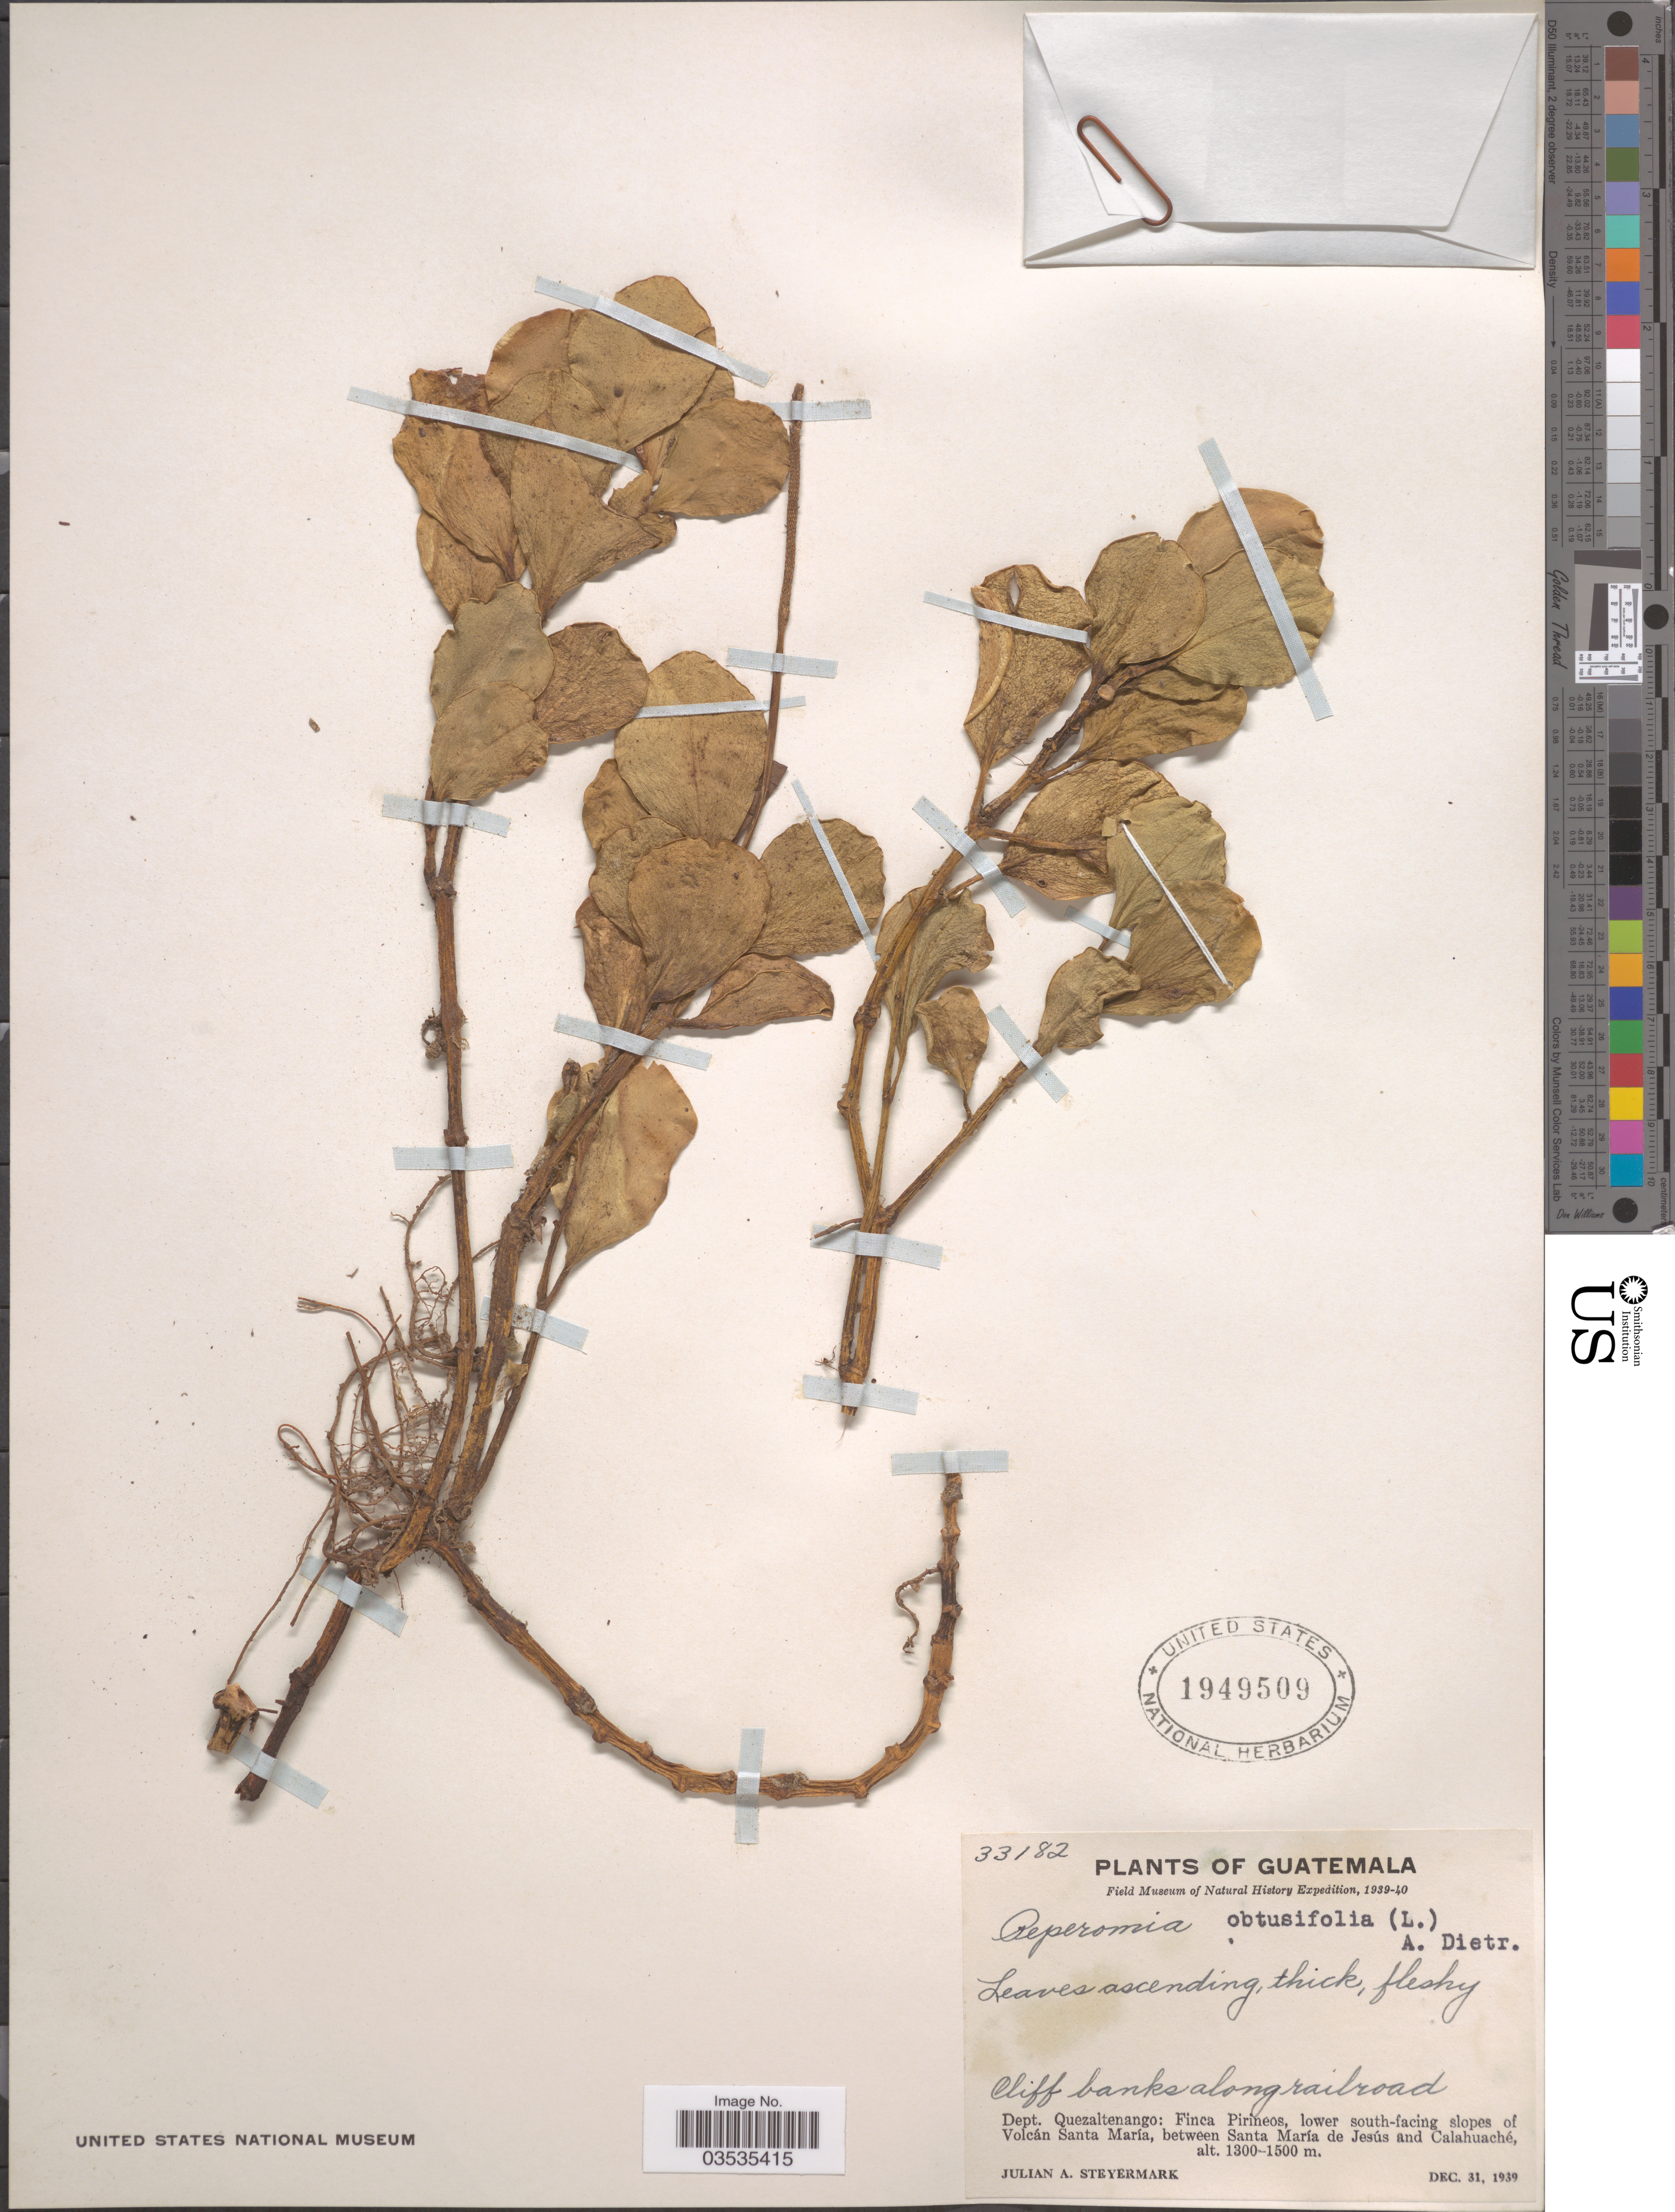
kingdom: Plantae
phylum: Tracheophyta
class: Magnoliopsida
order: Piperales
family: Piperaceae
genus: Peperomia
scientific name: Peperomia obtusifolia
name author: (L.) A. Dietr.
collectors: J. Steyermark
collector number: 33182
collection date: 1939-12-31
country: Guatemala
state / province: Quetzaltenango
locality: Dept. Quezaltenango: Finca Pirineos, lower south-facing slopes of Volcán Santa María, between Santa María de Jesús and Calahuaché.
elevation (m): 1300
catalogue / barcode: US 1949509